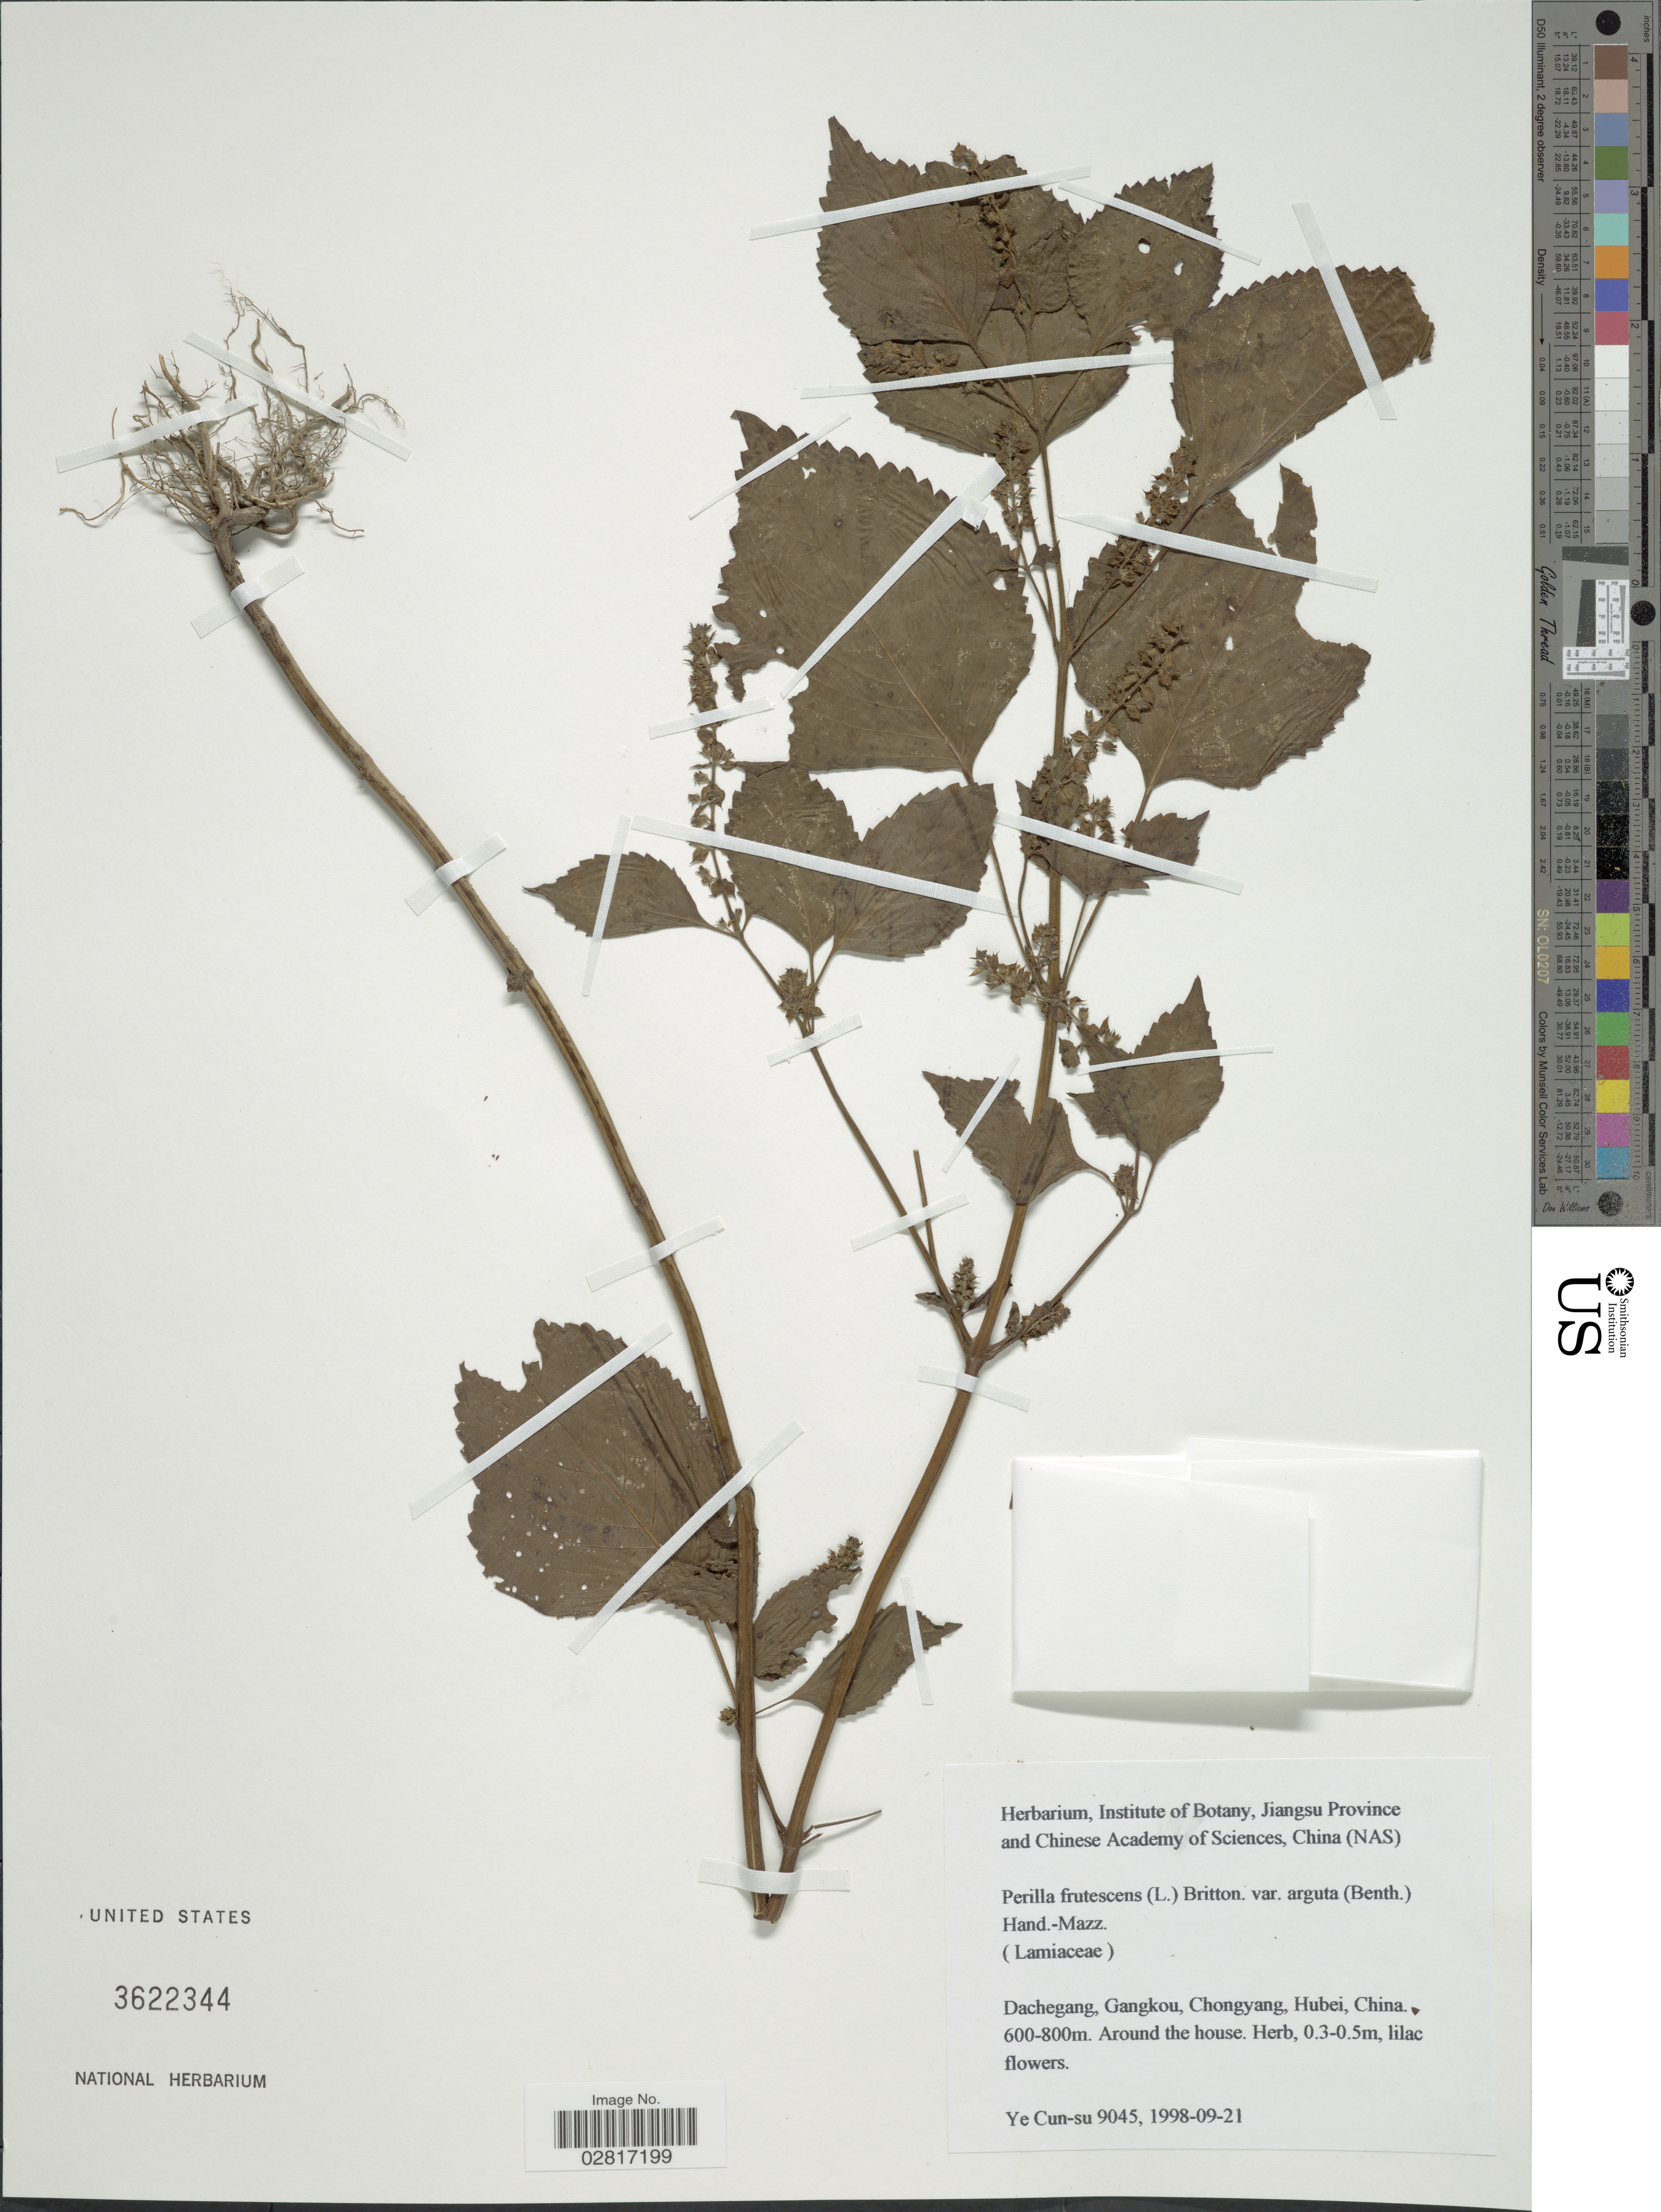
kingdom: Plantae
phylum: Tracheophyta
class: Magnoliopsida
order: Lamiales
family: Lamiaceae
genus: Perilla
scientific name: Perilla frutescens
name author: (L.) Britton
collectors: Ye Cun-su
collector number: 9045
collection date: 1998-09-21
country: China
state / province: Hubei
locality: Dachegang, Gangkou, Chongyang.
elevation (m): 600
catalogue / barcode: US 3622344